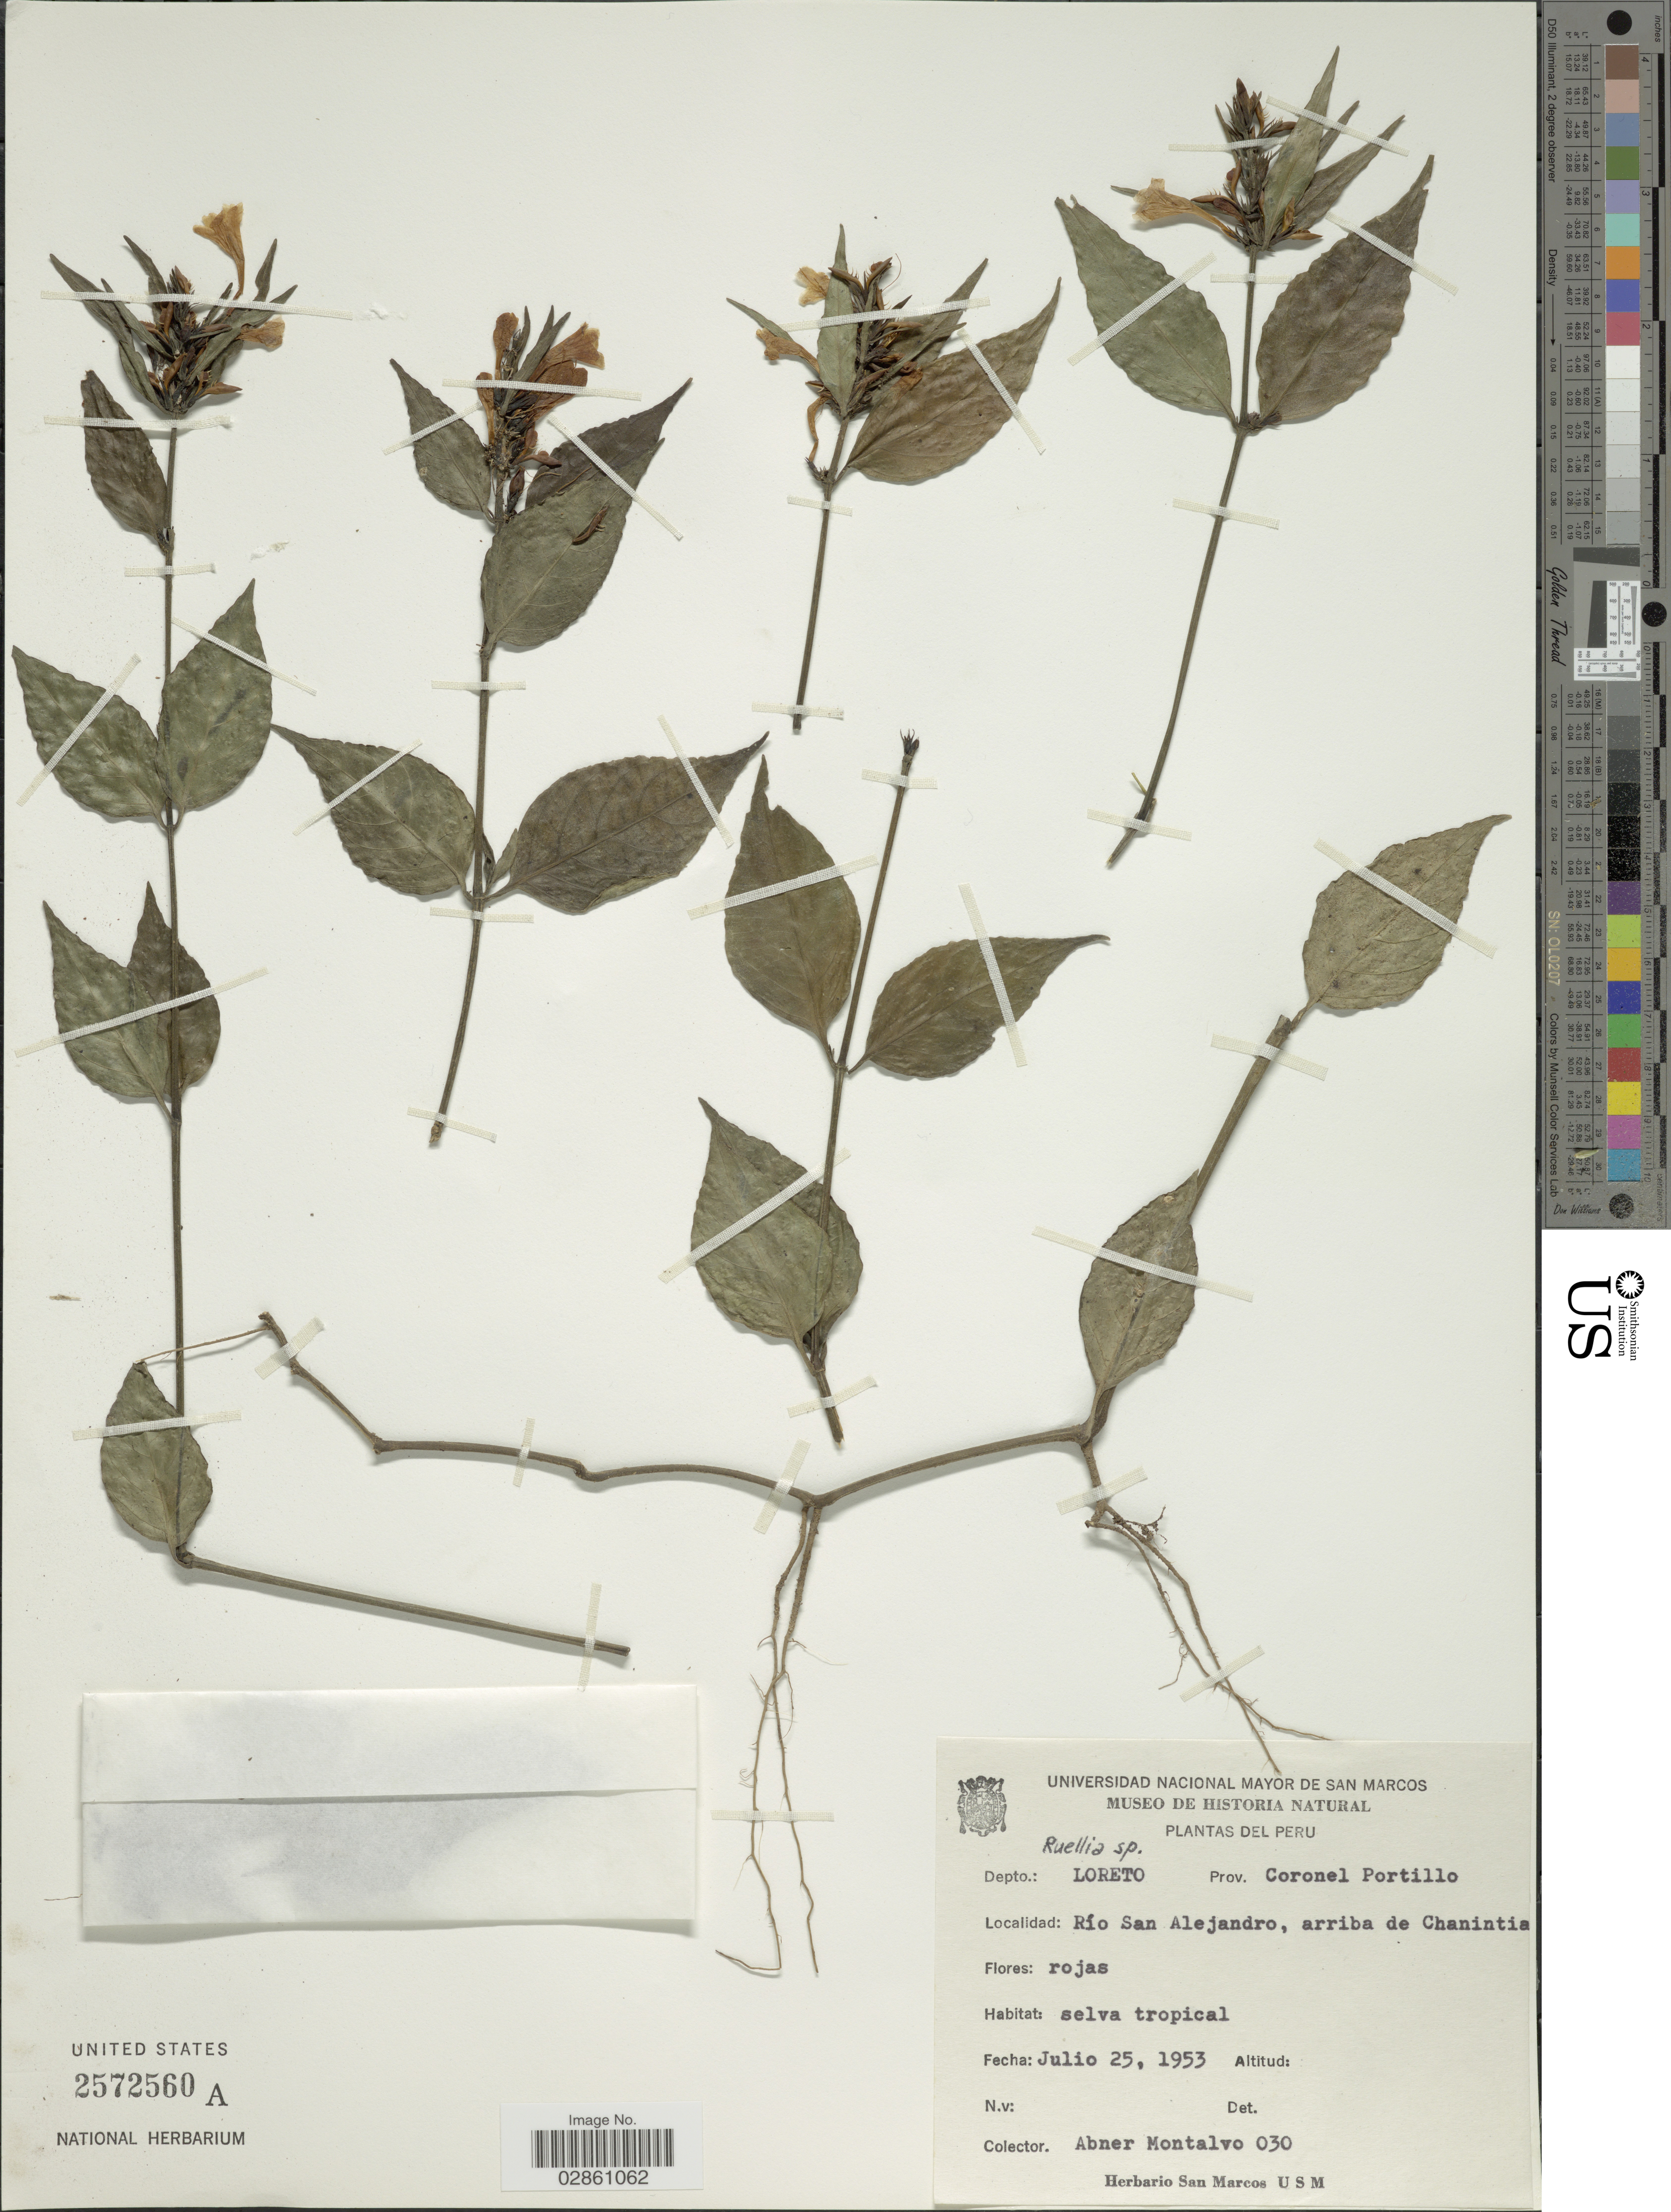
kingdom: Plantae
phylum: Tracheophyta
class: Magnoliopsida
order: Lamiales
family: Acanthaceae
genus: Ruellia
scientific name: Ruellia klugii Leonard sp. nov. ined.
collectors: A. Montalvo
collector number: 030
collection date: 1953-07-25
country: Peru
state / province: Loreto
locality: Depto. Loreto. Prov. Coronel Portillo. Río San Alejandro, arriba de Chanintia.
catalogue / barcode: US 2572560A